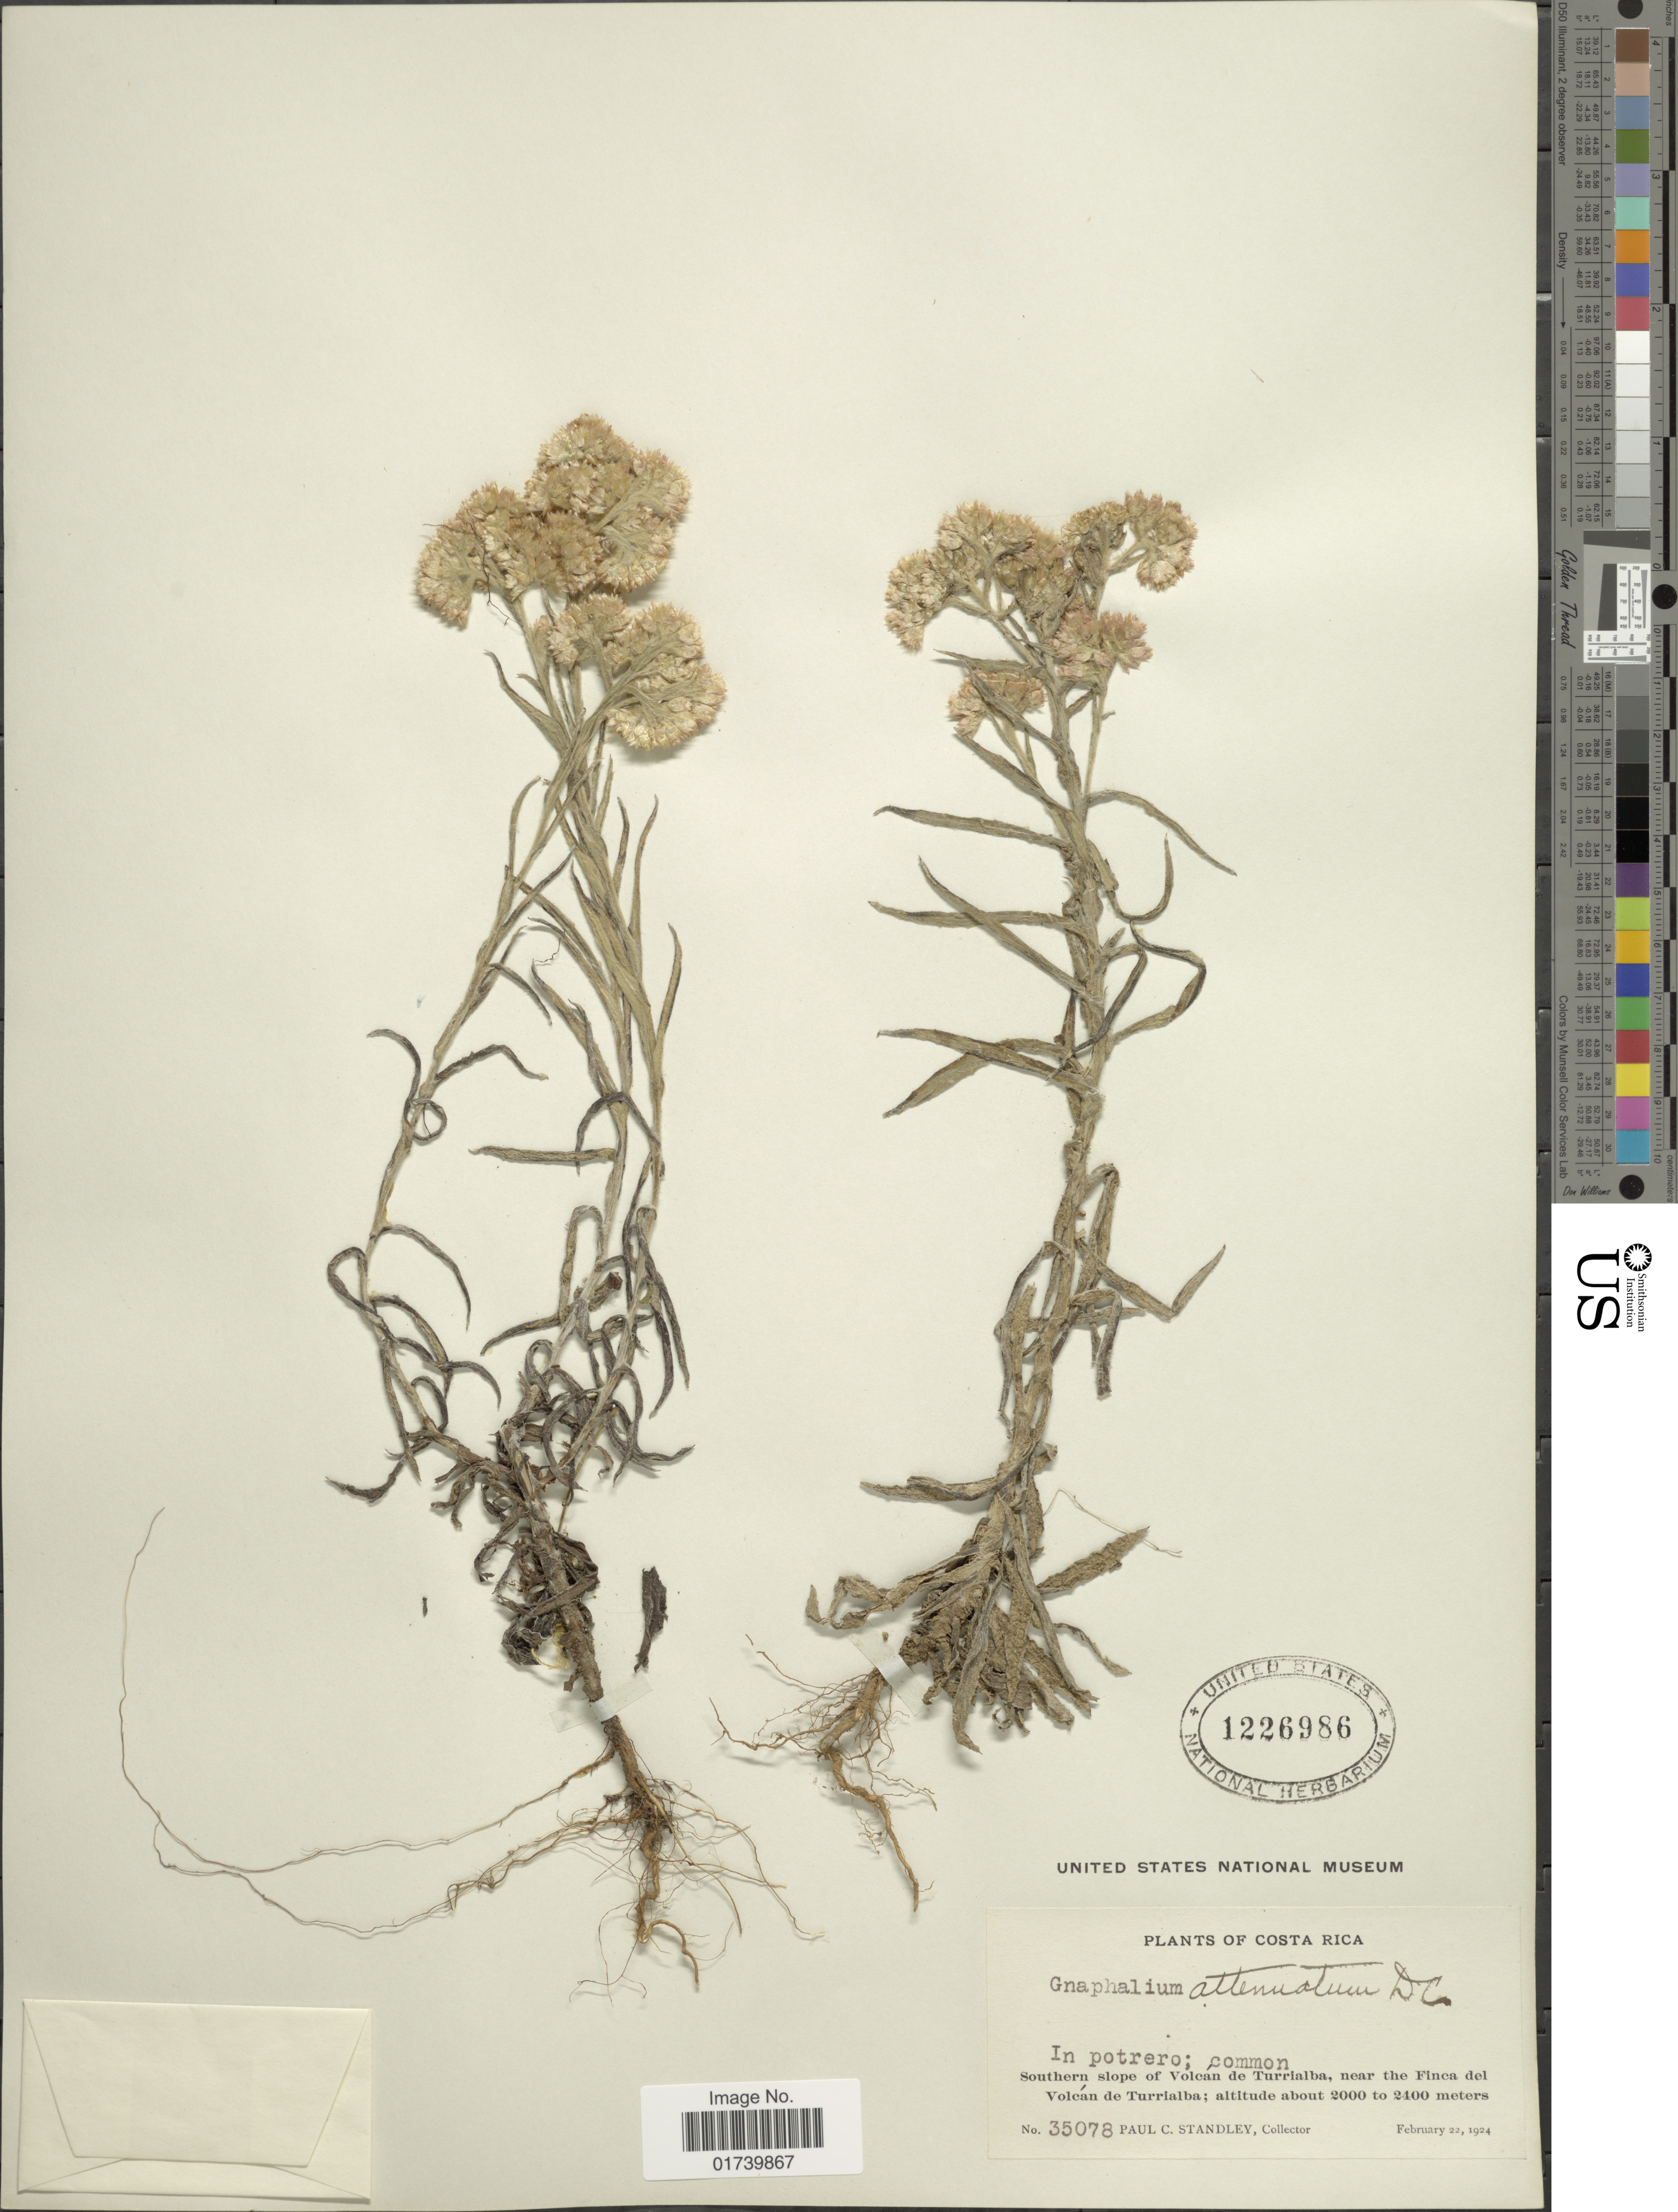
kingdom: Plantae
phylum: Tracheophyta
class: Magnoliopsida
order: Asterales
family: Asteraceae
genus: Pseudognaphalium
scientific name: Pseudognaphalium pruskii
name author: G.L. Nesom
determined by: Nesom, Guy L.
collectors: P. C. Standley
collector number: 35078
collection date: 1924-02-22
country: Costa Rica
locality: Southern slope of Volcan de Turrialba, near the Finca del Volcan de Turrialba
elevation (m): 2000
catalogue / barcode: US 1226986